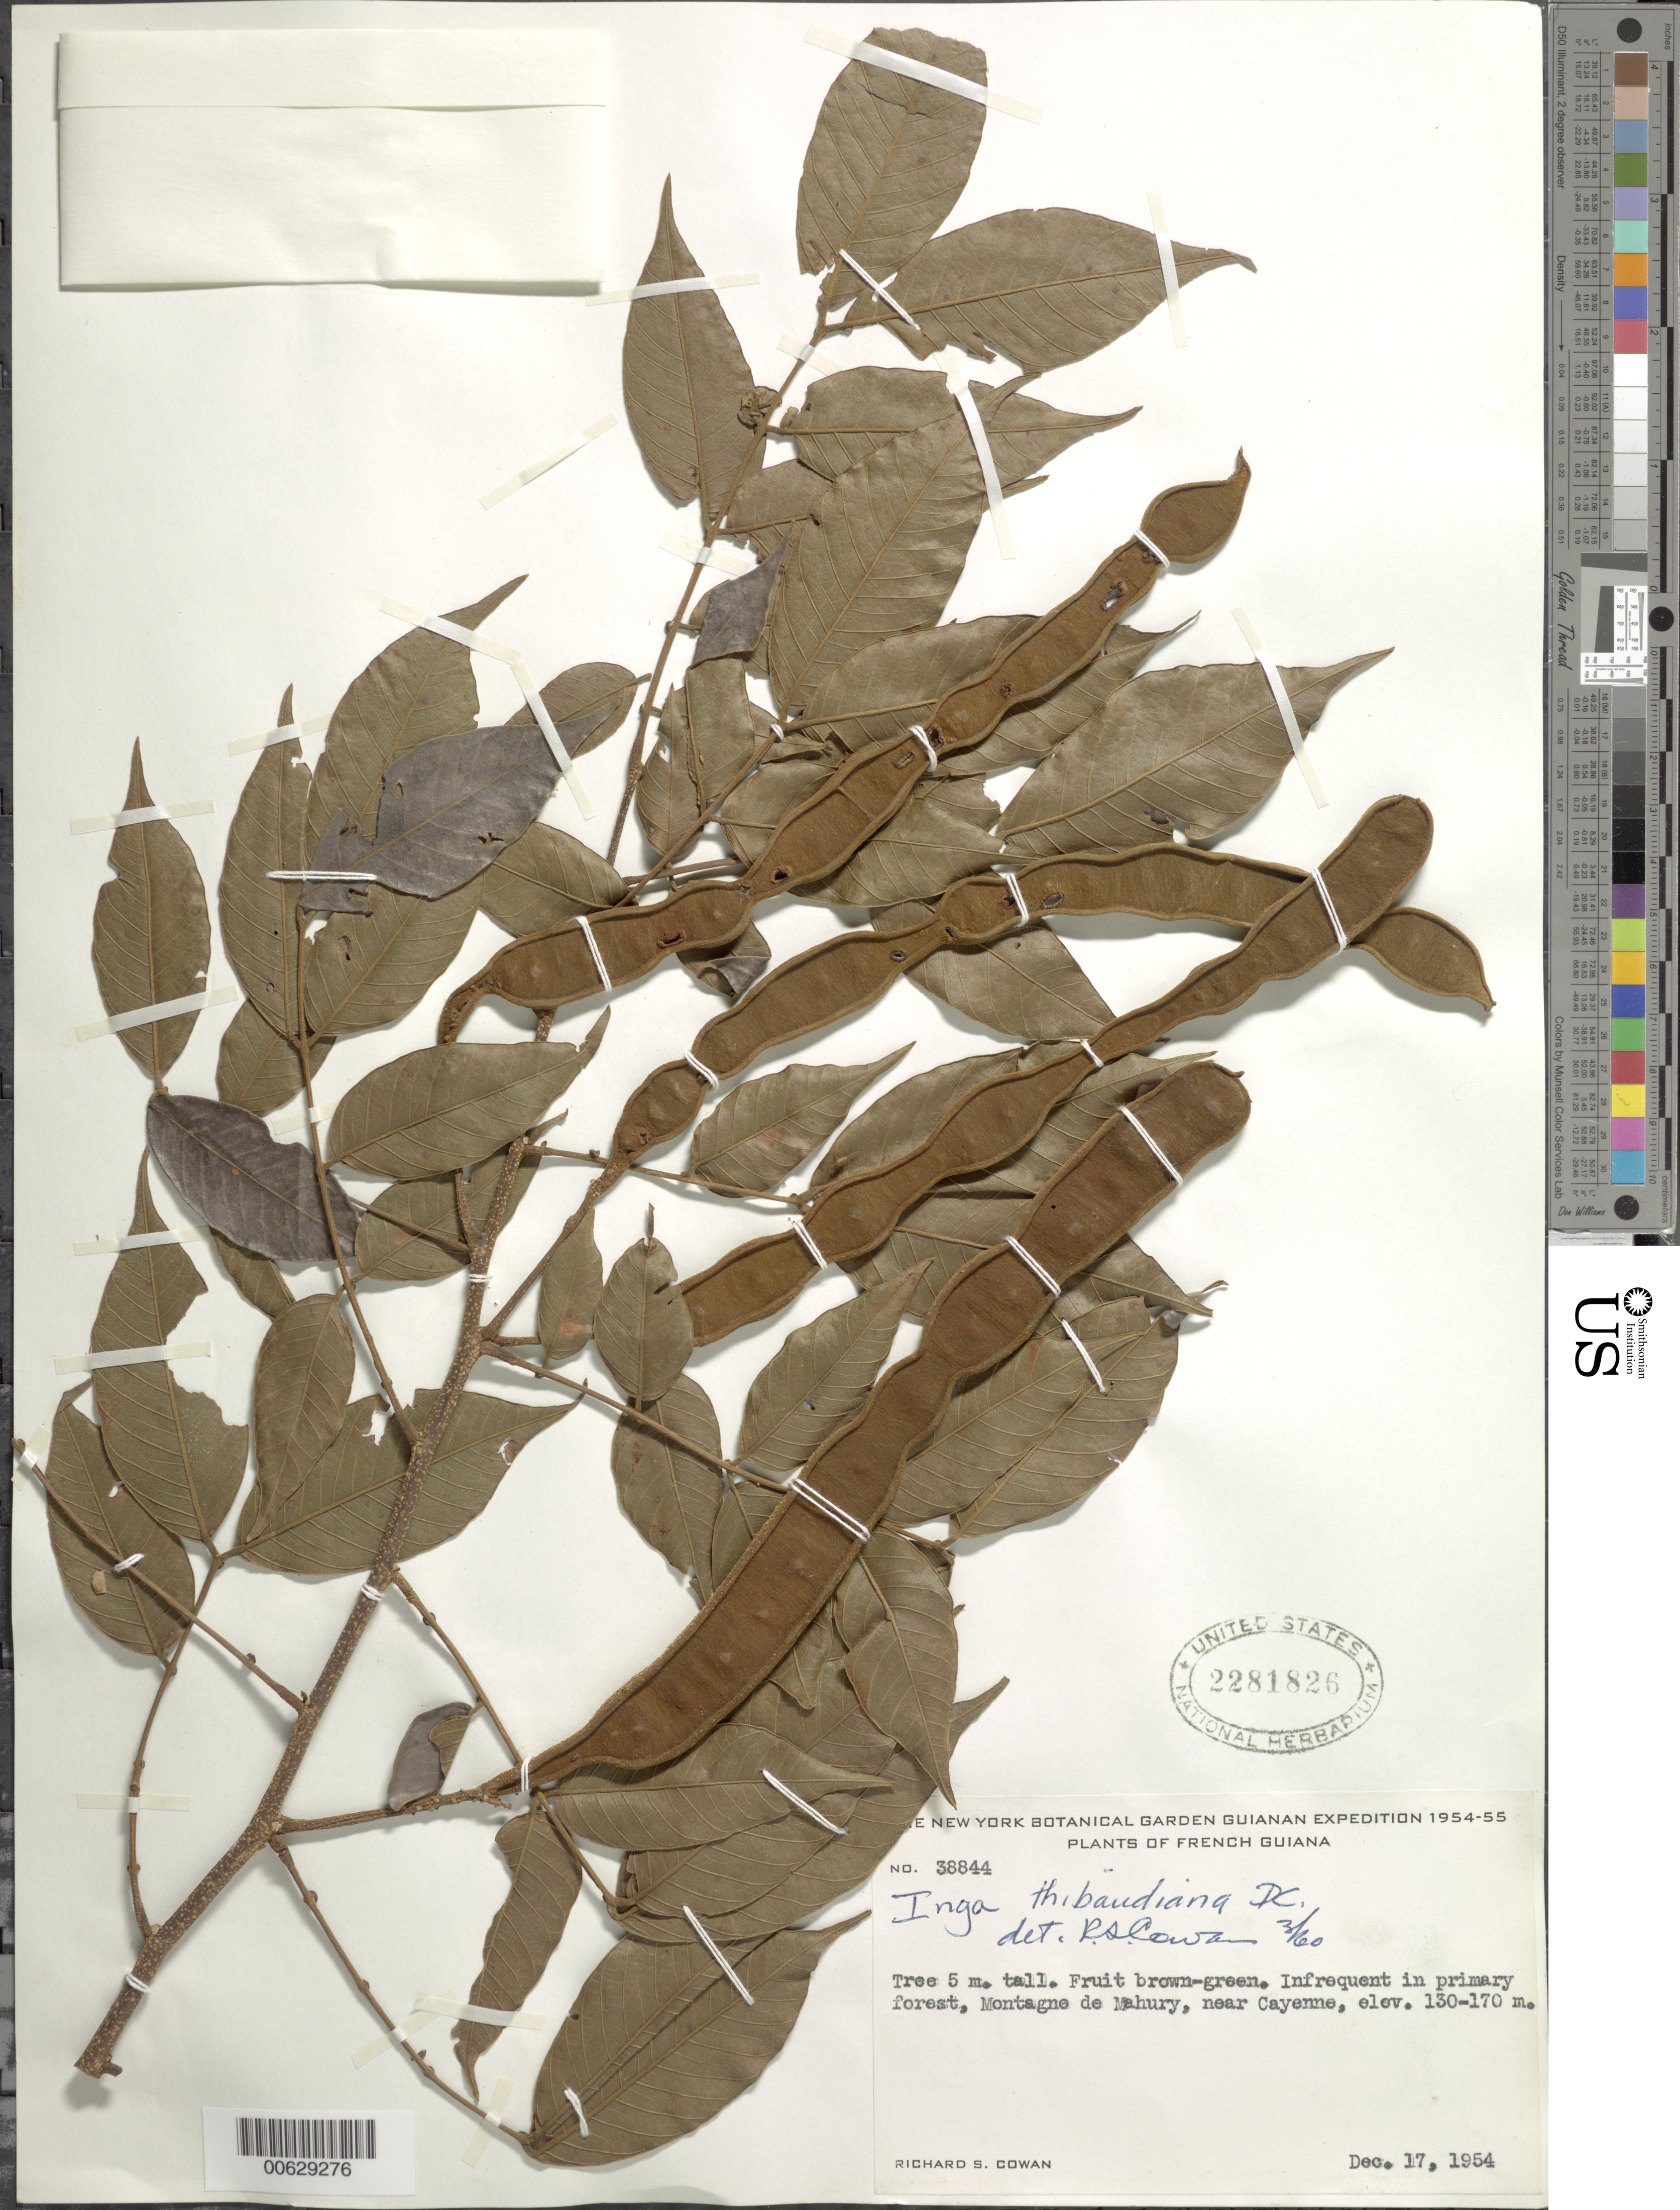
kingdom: Plantae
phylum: Tracheophyta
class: Magnoliopsida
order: Fabales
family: Fabaceae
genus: Inga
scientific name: Inga thibaudiana subsp. thibaudiana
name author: DC.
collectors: R. S. Cowan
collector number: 38844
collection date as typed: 17-Dec-54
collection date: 1954-12-17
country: French Guiana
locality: Montagne de Mahury, Ile de Cayenne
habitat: Primary forest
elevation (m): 130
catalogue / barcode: US 2281826